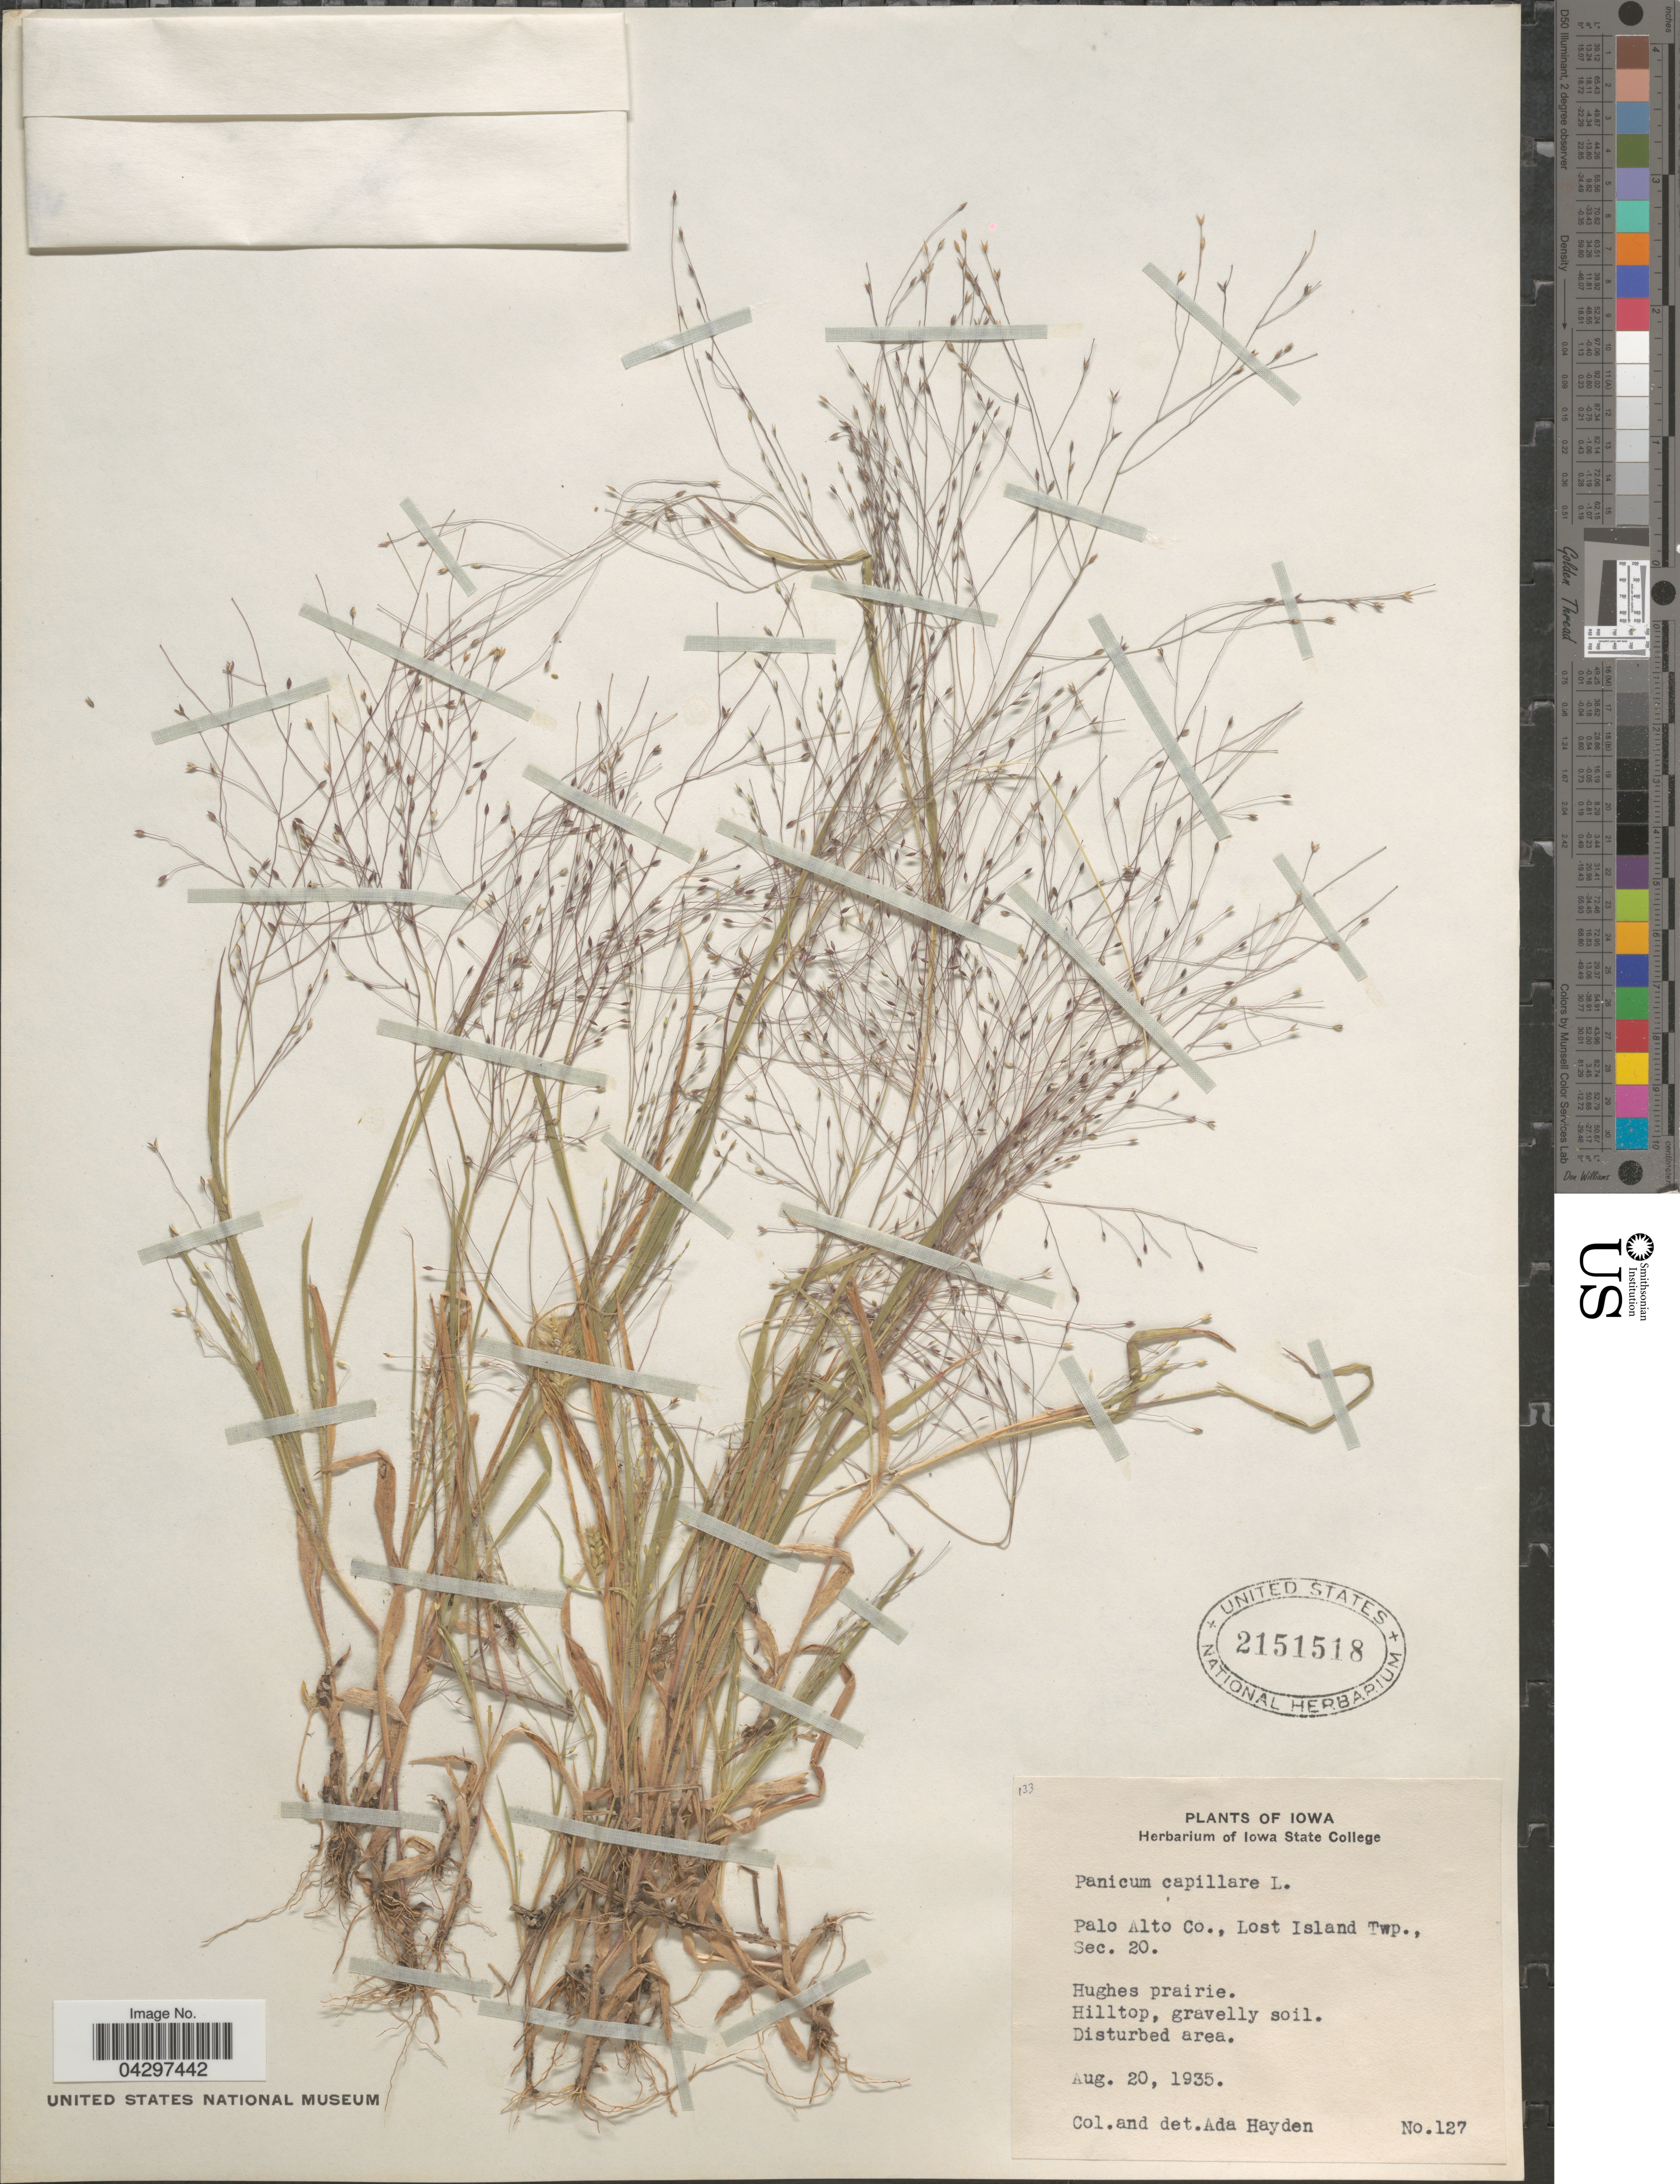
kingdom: Plantae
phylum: Tracheophyta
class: Liliopsida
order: Poales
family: Poaceae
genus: Panicum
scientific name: Panicum capillare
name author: L.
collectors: Ada Hayden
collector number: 127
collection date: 1935-08-20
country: United States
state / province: Iowa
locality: Palo Alto Co., Lost Island Twp., Sec. 20.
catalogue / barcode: US 2151518